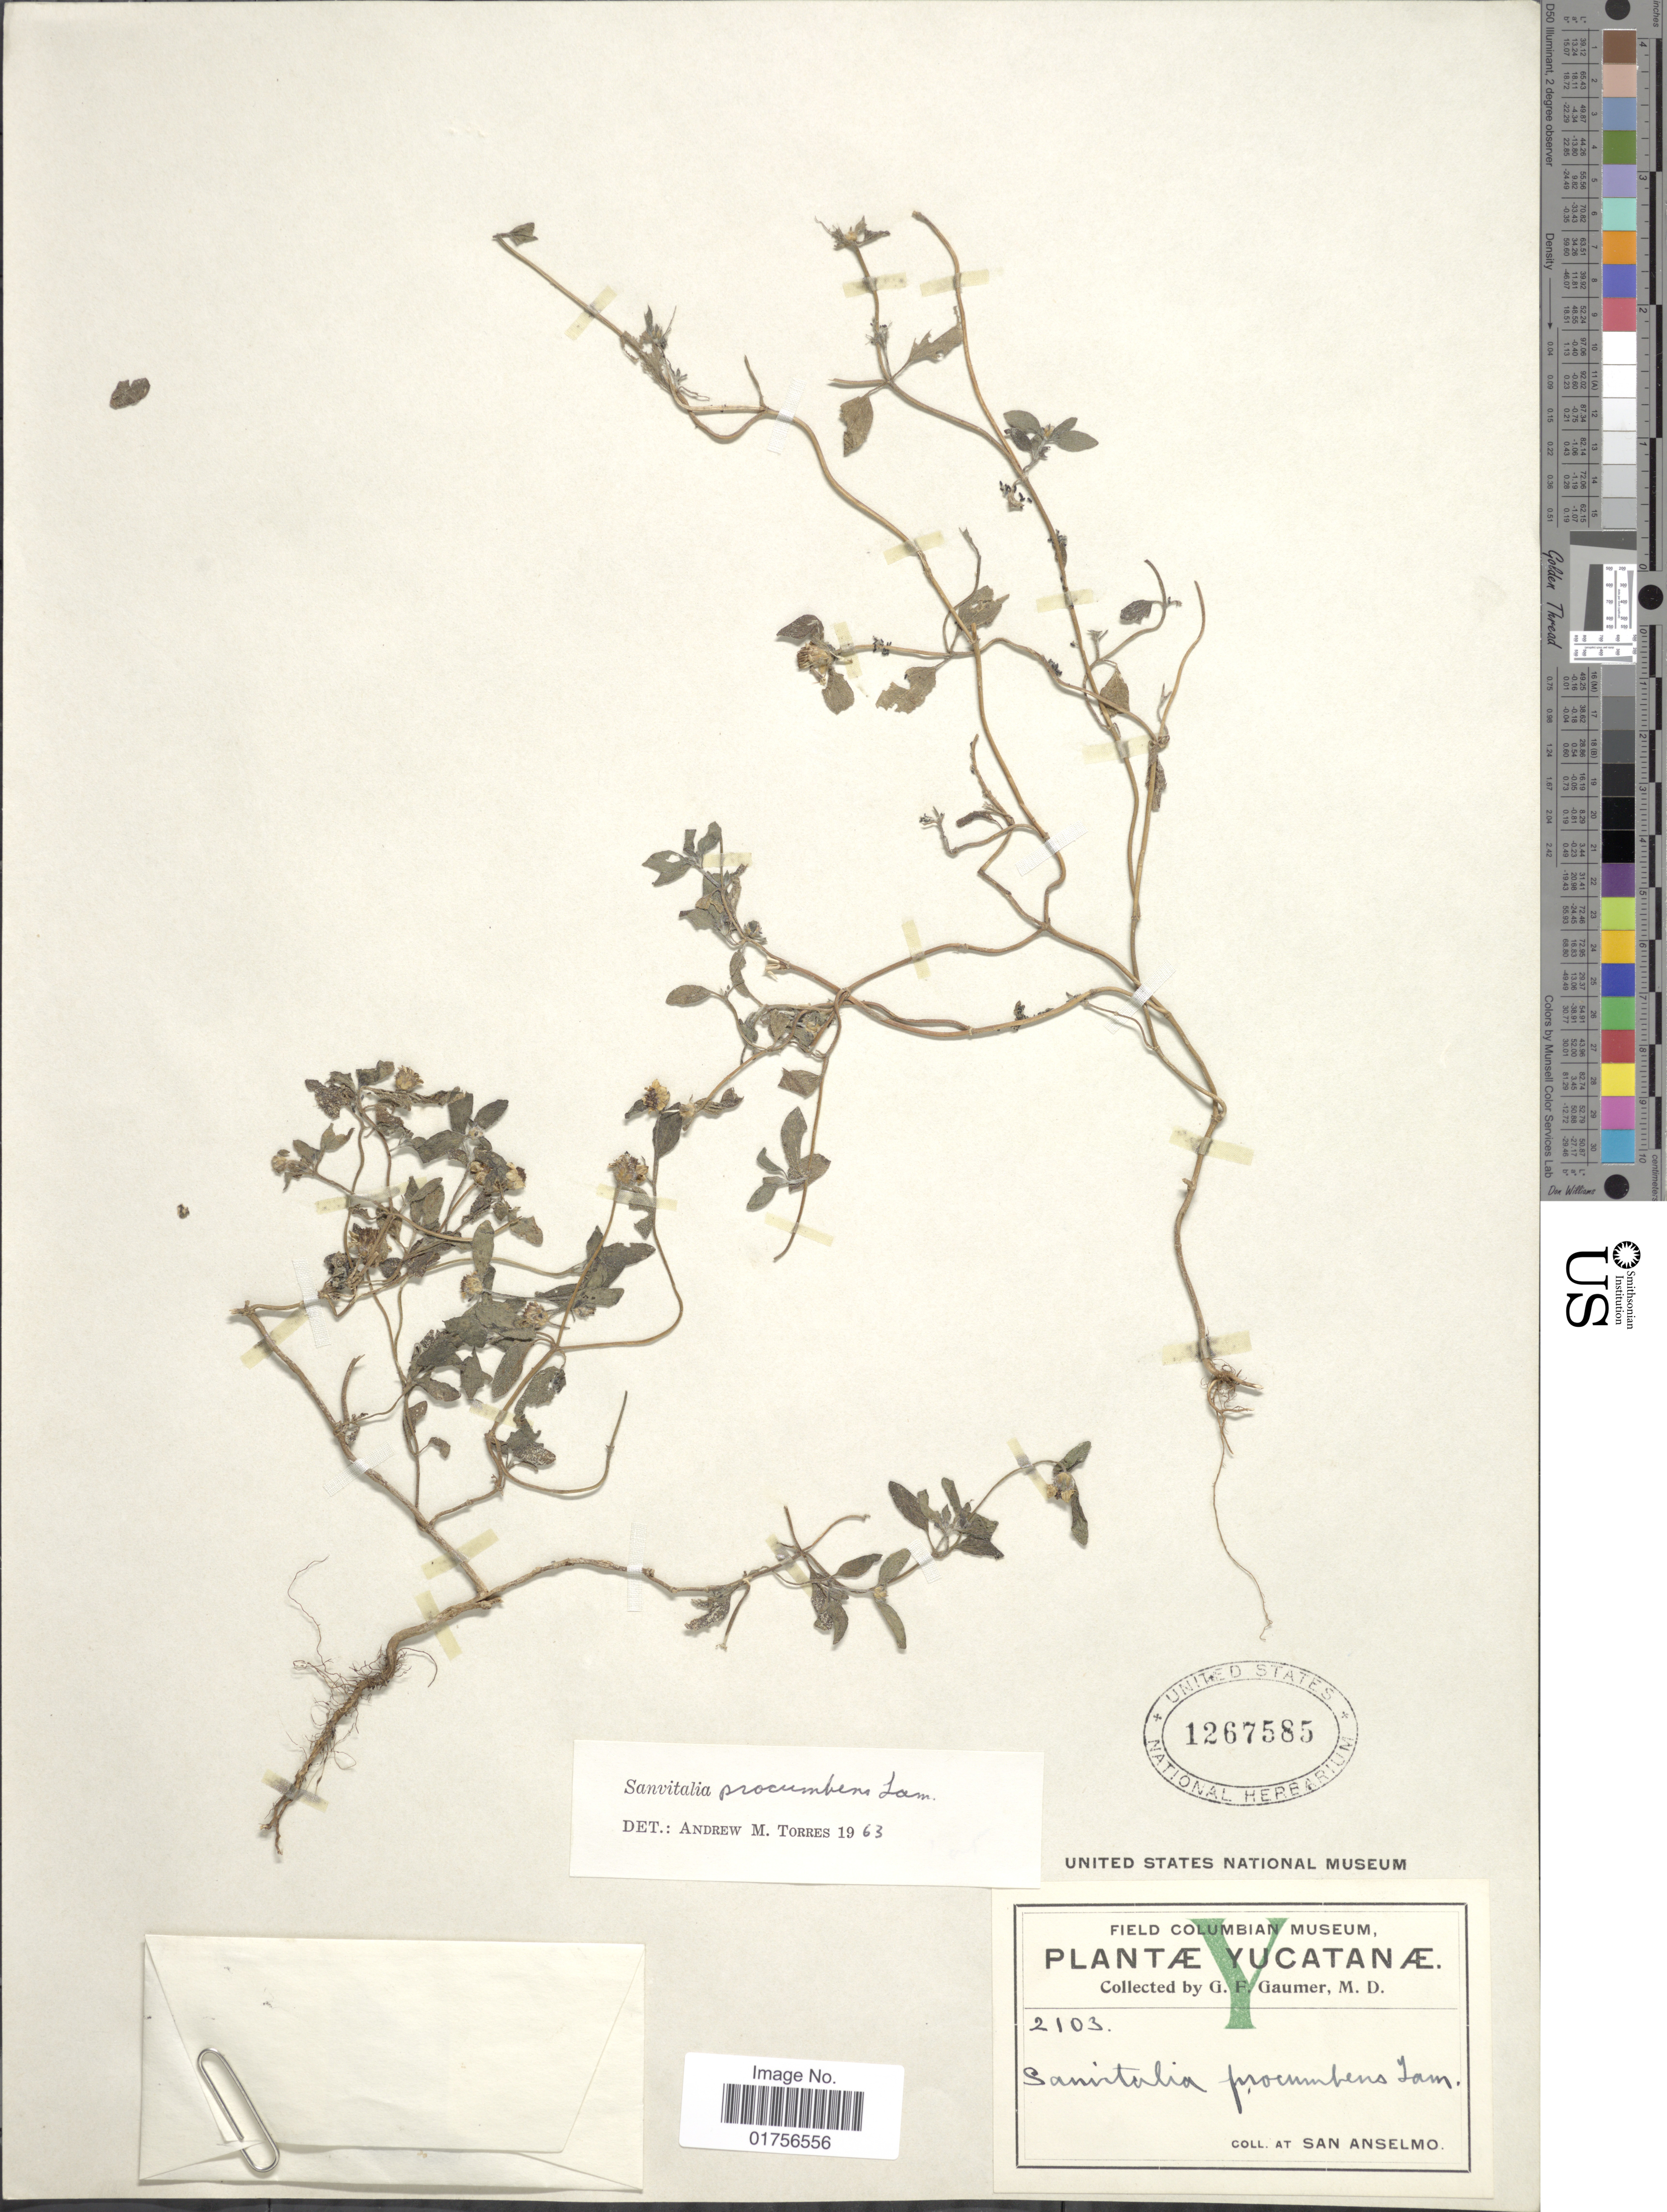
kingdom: Plantae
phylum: Tracheophyta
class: Magnoliopsida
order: Asterales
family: Asteraceae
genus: Sanvitalia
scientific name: Sanvitalia procumbens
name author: Lam.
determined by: Skibicki, Samuel V.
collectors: G. F. Gaumer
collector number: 2103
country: Mexico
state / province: Yucatán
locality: Yucatanae, At San Anselmo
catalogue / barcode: US 1267585